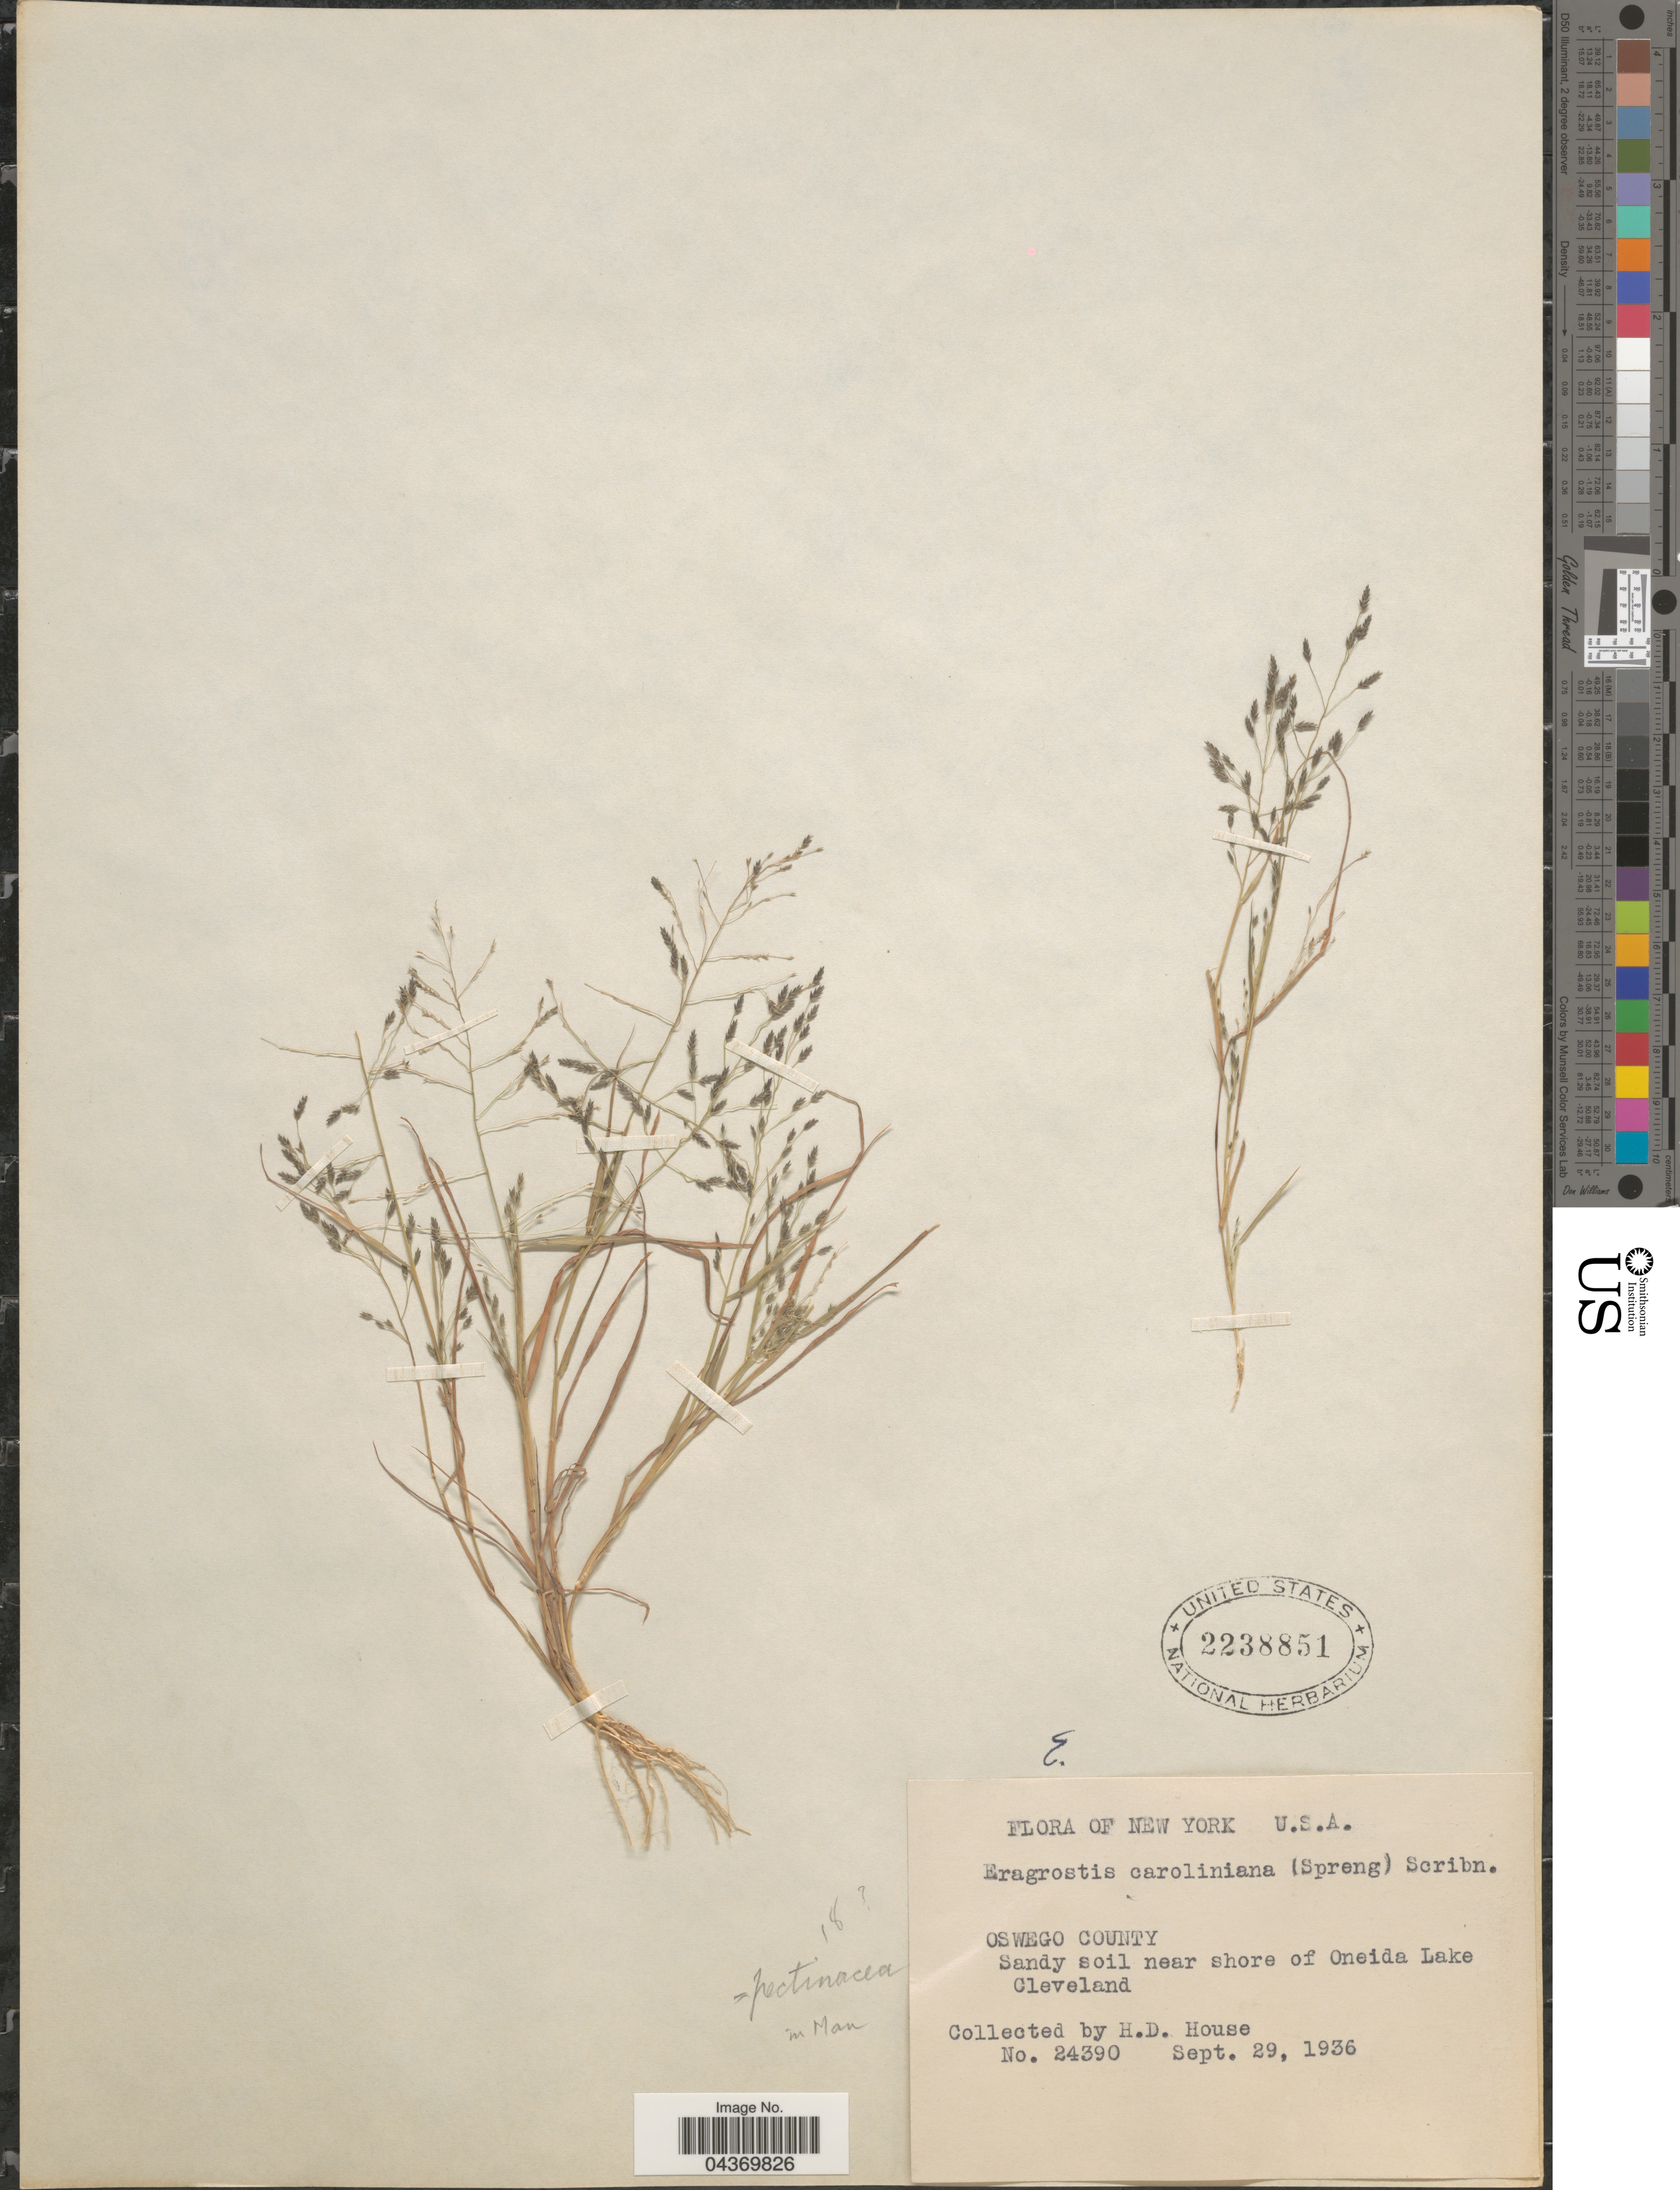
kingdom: Plantae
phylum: Tracheophyta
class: Liliopsida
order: Poales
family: Poaceae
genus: Eragrostis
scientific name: Eragrostis pectinacea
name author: (Michx.) Nees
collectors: H. D. House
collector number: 24390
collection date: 1936-09-29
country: United States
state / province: New York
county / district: Oneida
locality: Oswego County. Near shore of Oneida Lake Cleveland.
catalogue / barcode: US 2238851